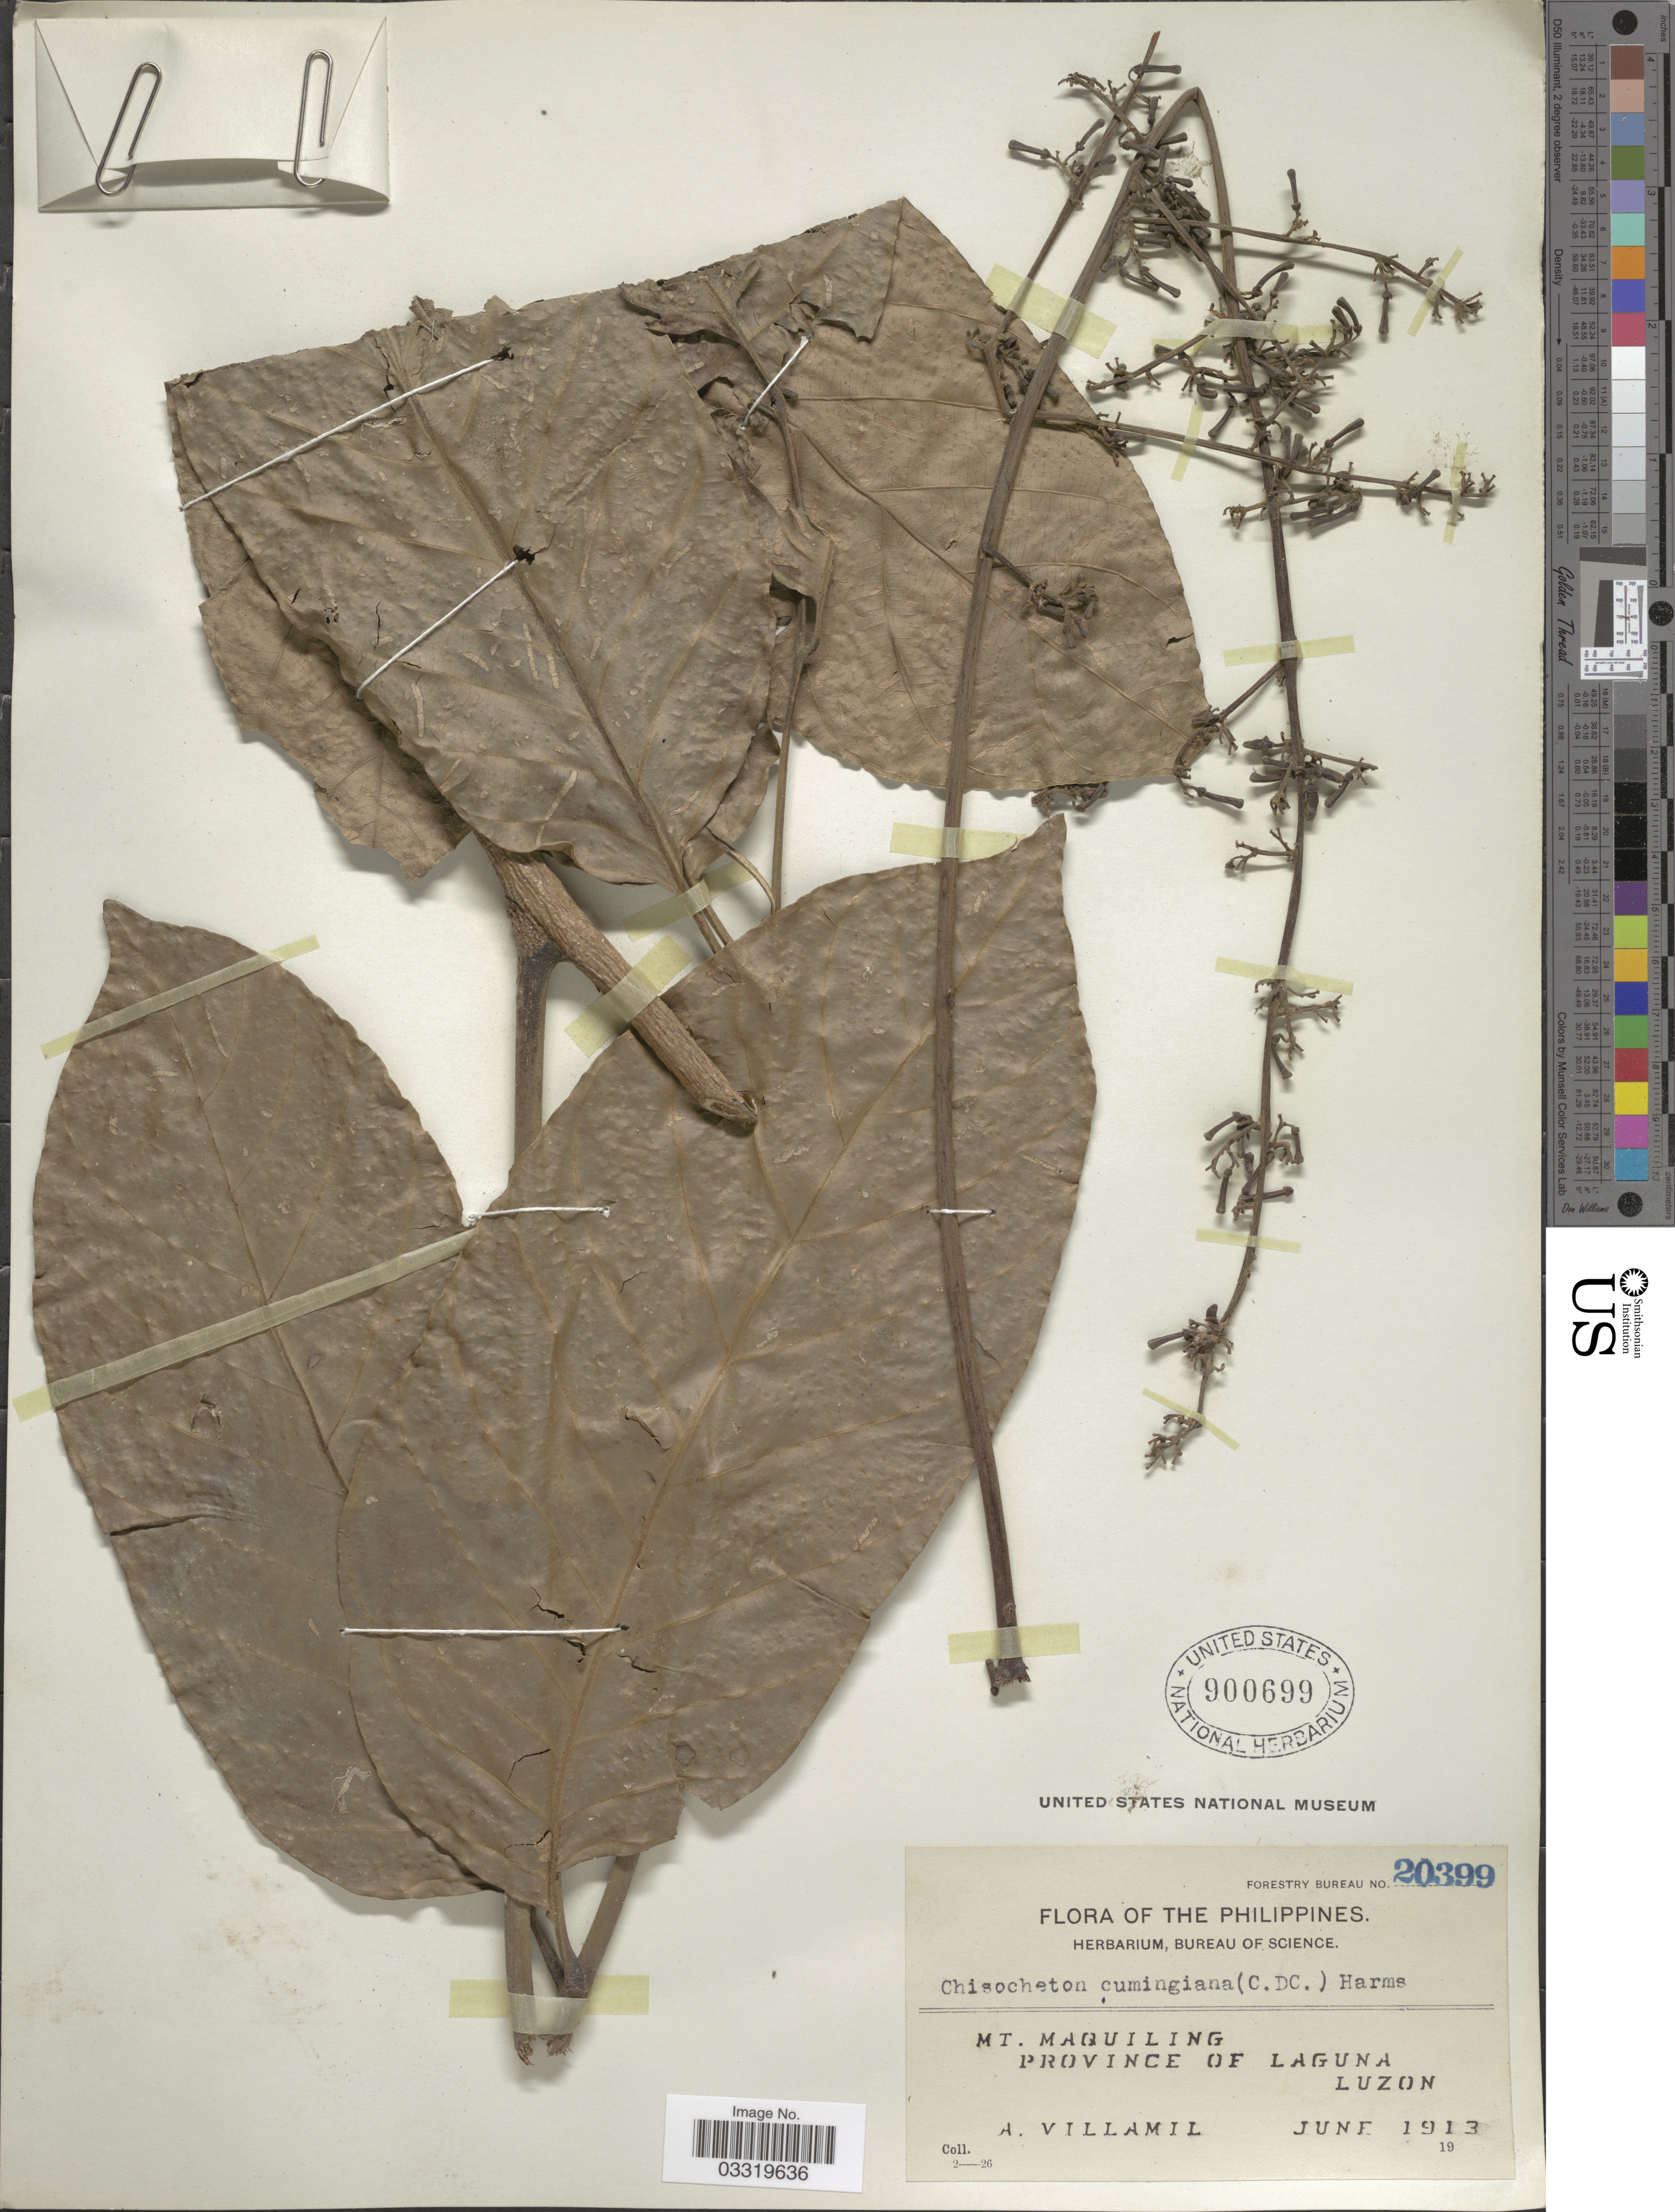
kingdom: Plantae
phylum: Tracheophyta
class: Magnoliopsida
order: Sapindales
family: Meliaceae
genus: Chisocheton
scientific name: Chisocheton cumingianus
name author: (C. DC.) Harms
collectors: A. Villamil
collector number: Forestry Bureau 20399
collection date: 1913-06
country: Philippines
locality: Mt. Maquiling. Province of Laguna. Luzon.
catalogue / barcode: US 900699